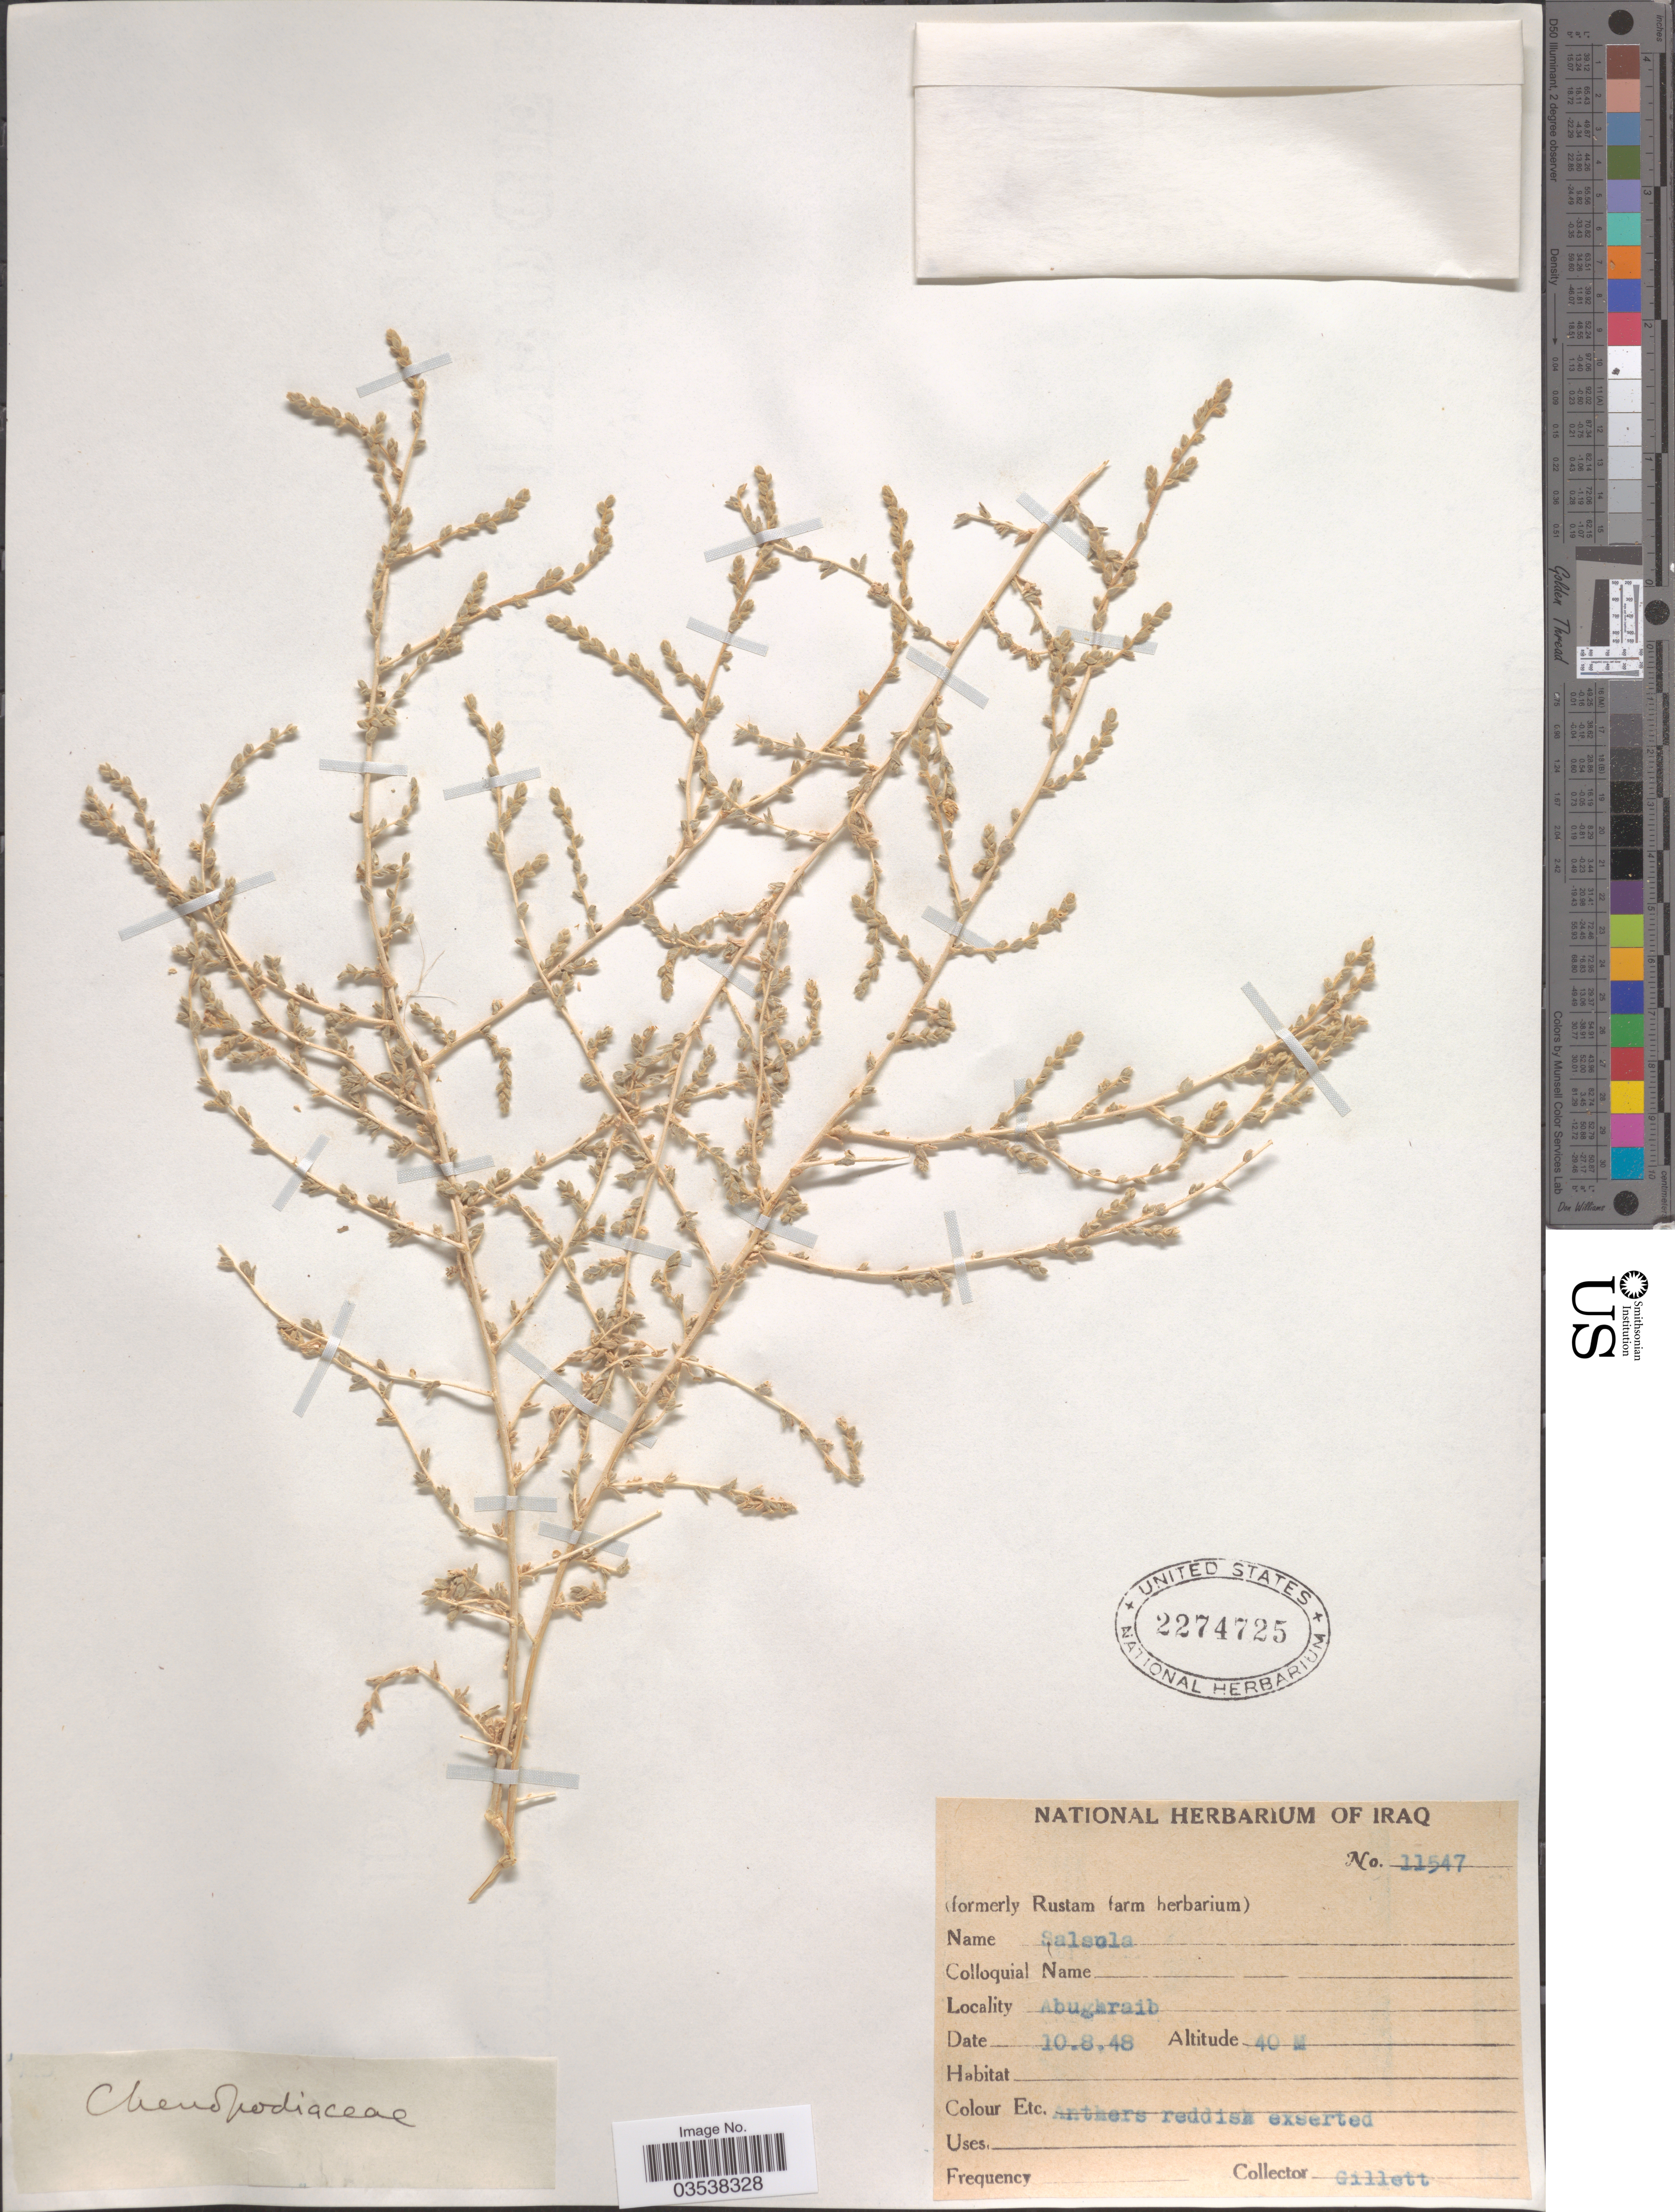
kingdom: Plantae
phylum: Tracheophyta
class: Magnoliopsida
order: Caryophyllales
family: Amaranthaceae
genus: Salsola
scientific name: Salsola sp.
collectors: Gillett, --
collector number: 11547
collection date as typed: Transcribed d/m/y: 10/8/48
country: Iraq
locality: Abughraib.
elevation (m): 40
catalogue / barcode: US 2274725